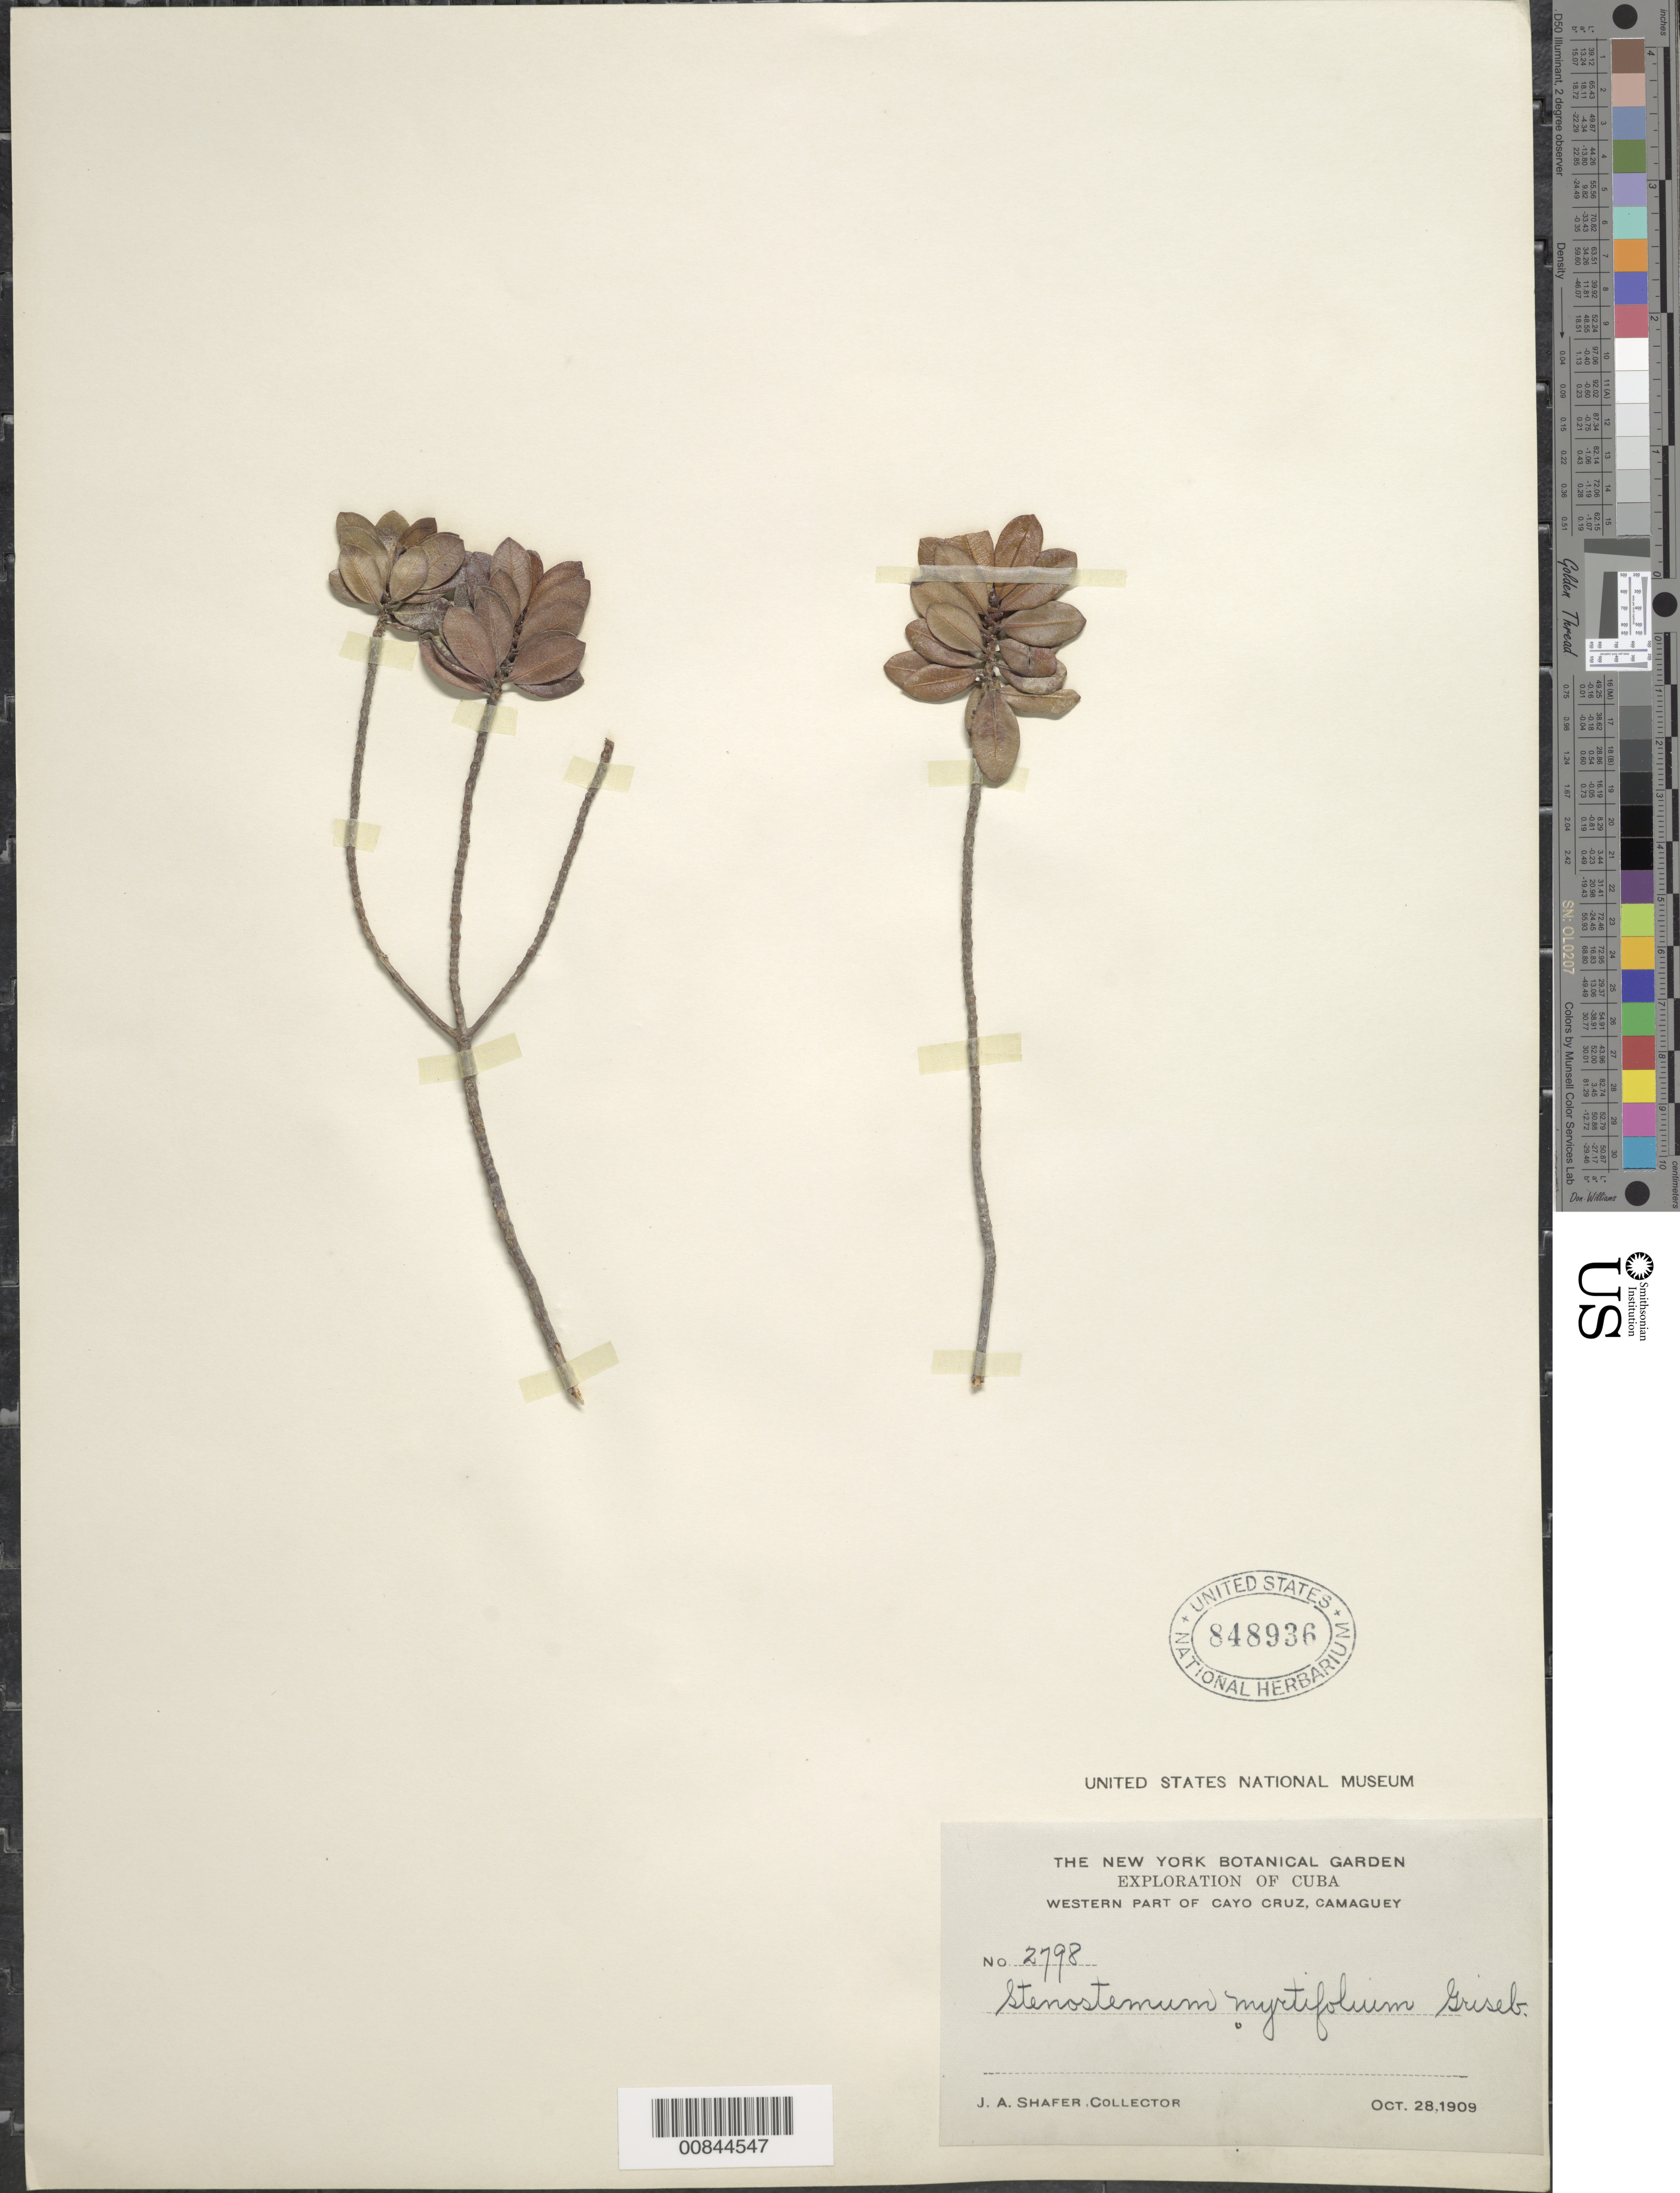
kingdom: Plantae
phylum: Tracheophyta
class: Magnoliopsida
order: Gentianales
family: Rubiaceae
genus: Stenostomum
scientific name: Stenostomum myrtifolium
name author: Griseb.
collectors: J. A. Shafer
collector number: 2798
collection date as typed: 28 Oct 1909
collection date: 1909-10-28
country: Cuba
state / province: Camaguey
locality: Western part of Cayo Cruz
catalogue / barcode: US 848936